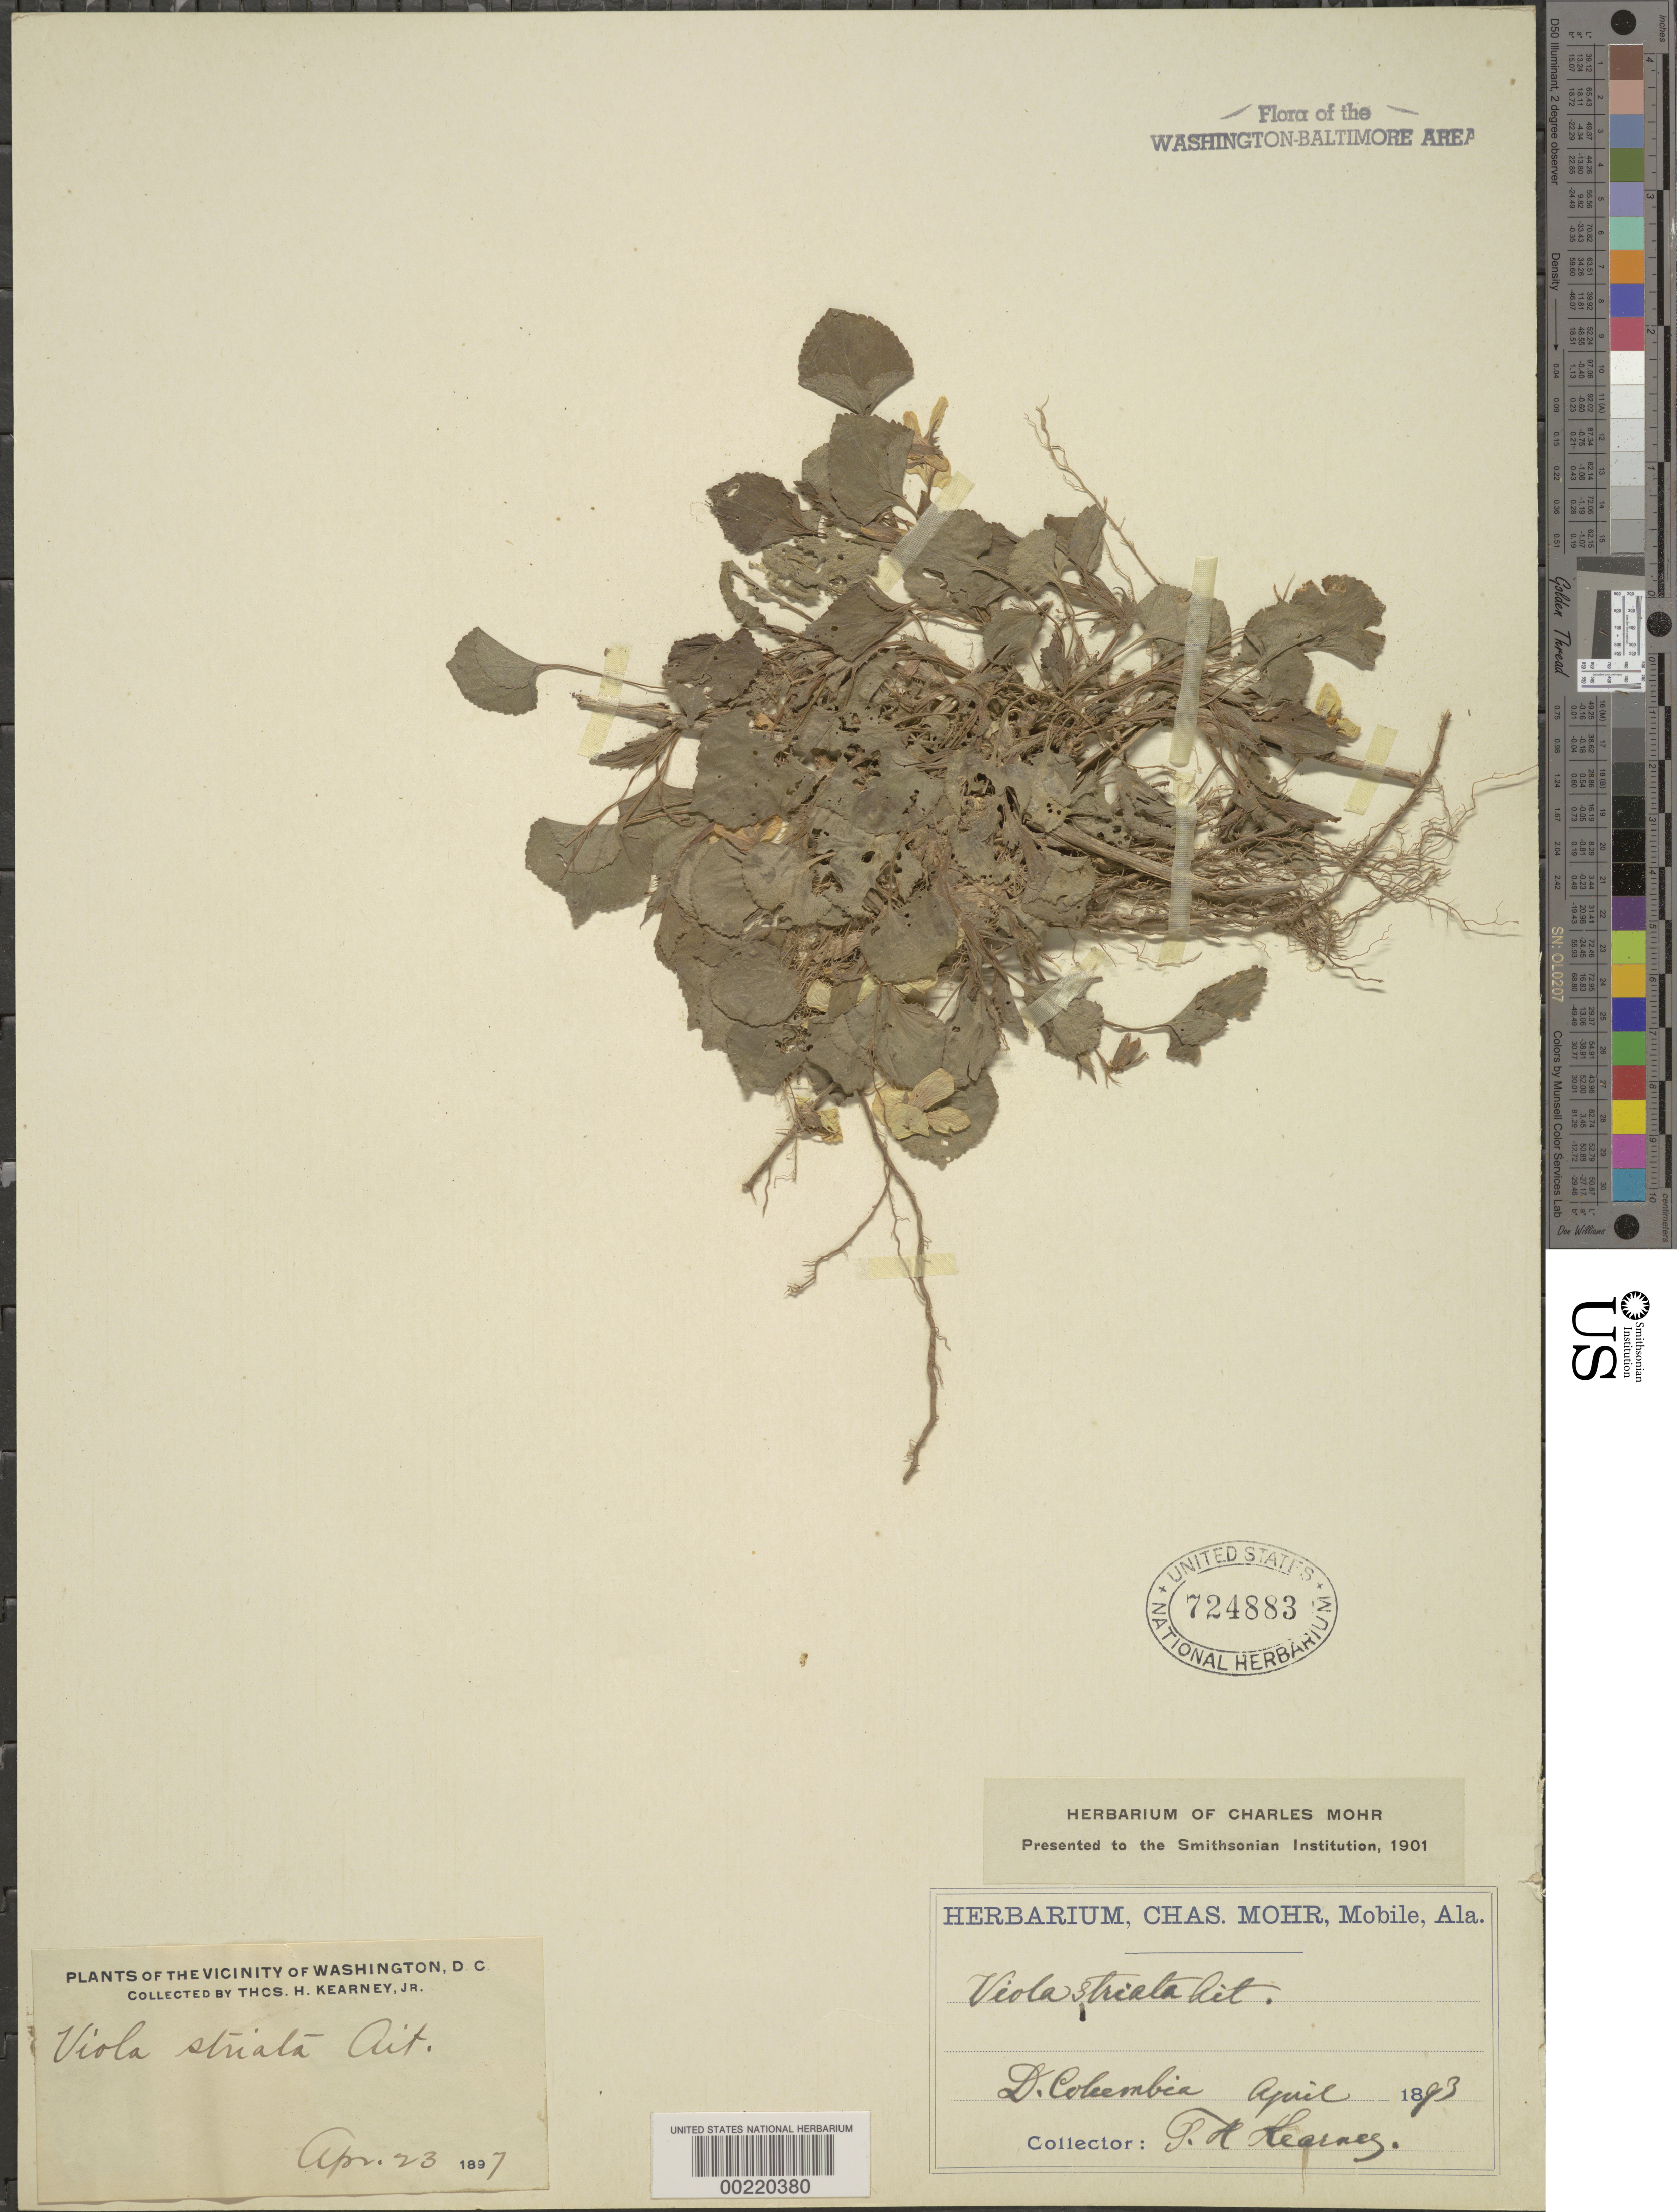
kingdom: Plantae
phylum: Tracheophyta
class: Magnoliopsida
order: Malpighiales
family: Violaceae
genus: Viola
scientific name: Viola striata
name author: Aiton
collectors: T. H. Kearney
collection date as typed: Apr 1893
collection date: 1893-04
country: United States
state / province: District of Columbia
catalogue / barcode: US 724883